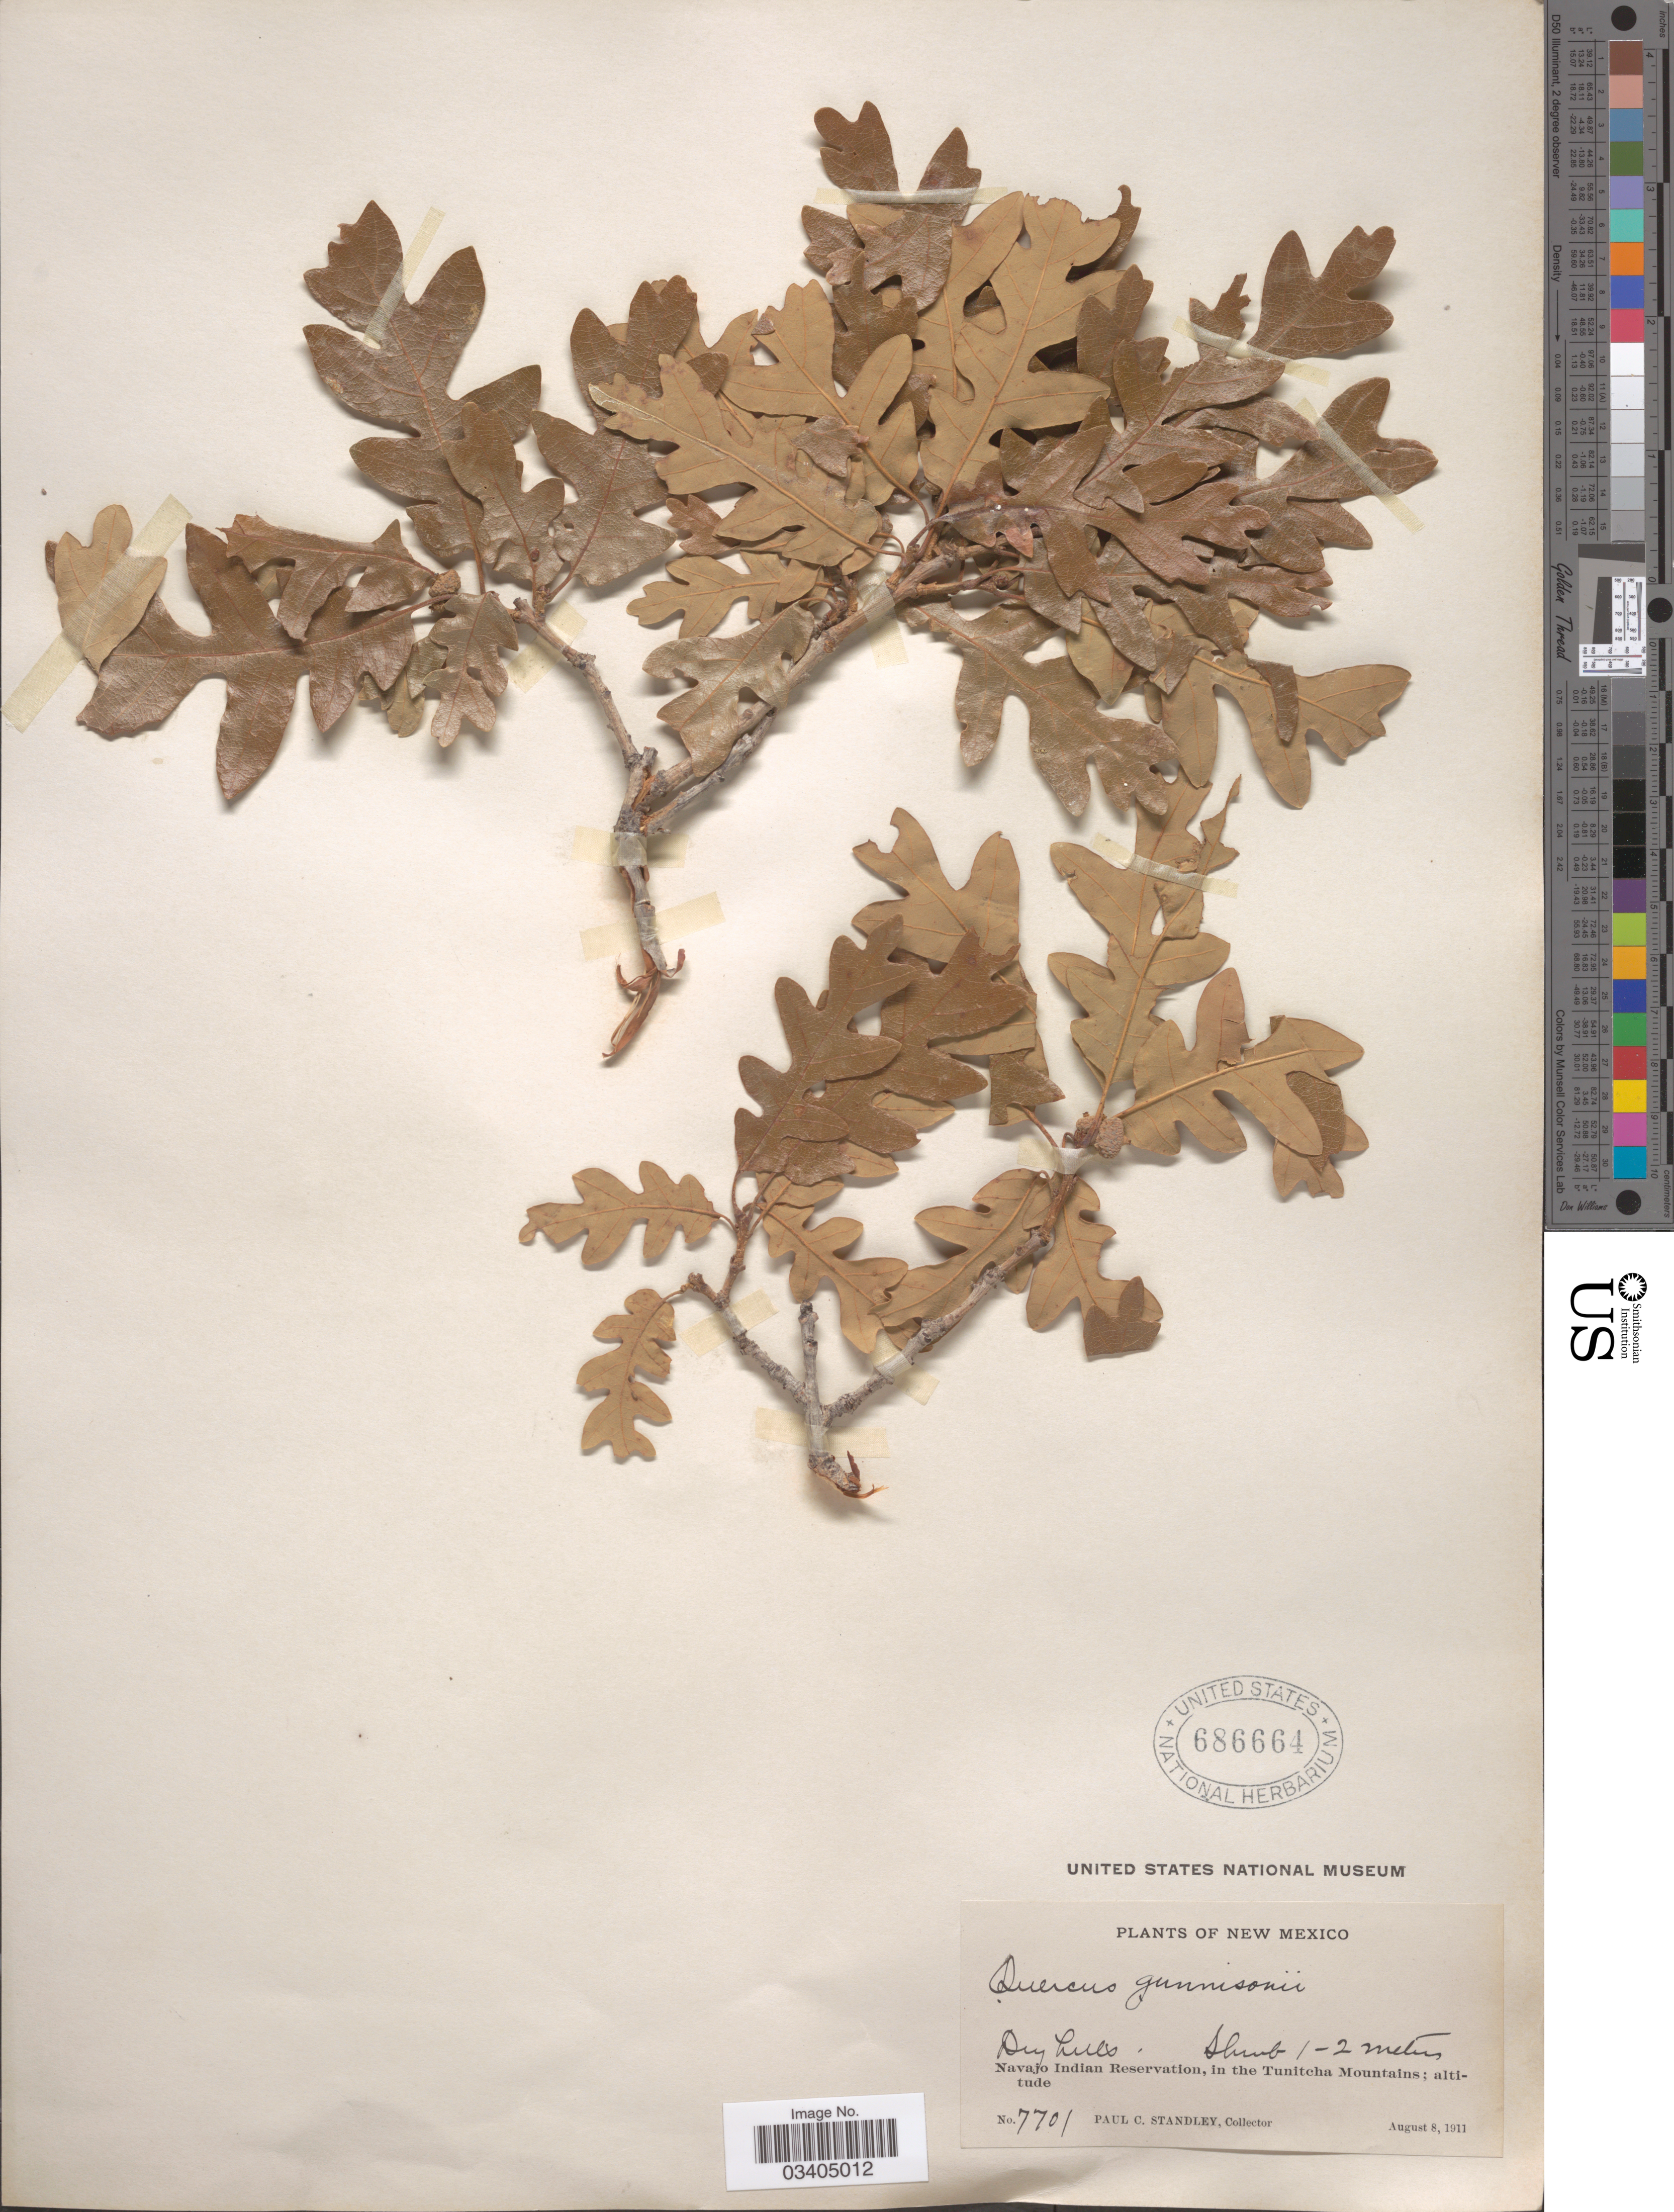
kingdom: Plantae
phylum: Tracheophyta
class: Magnoliopsida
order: Fagales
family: Fagaceae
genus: Quercus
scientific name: Quercus gambelii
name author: Nutt.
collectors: P. C. Standley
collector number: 7701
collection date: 1911-08-08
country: United States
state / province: New Mexico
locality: Navajo Indian Reservation, in the Tunitcha Mountains.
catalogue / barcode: US 686664